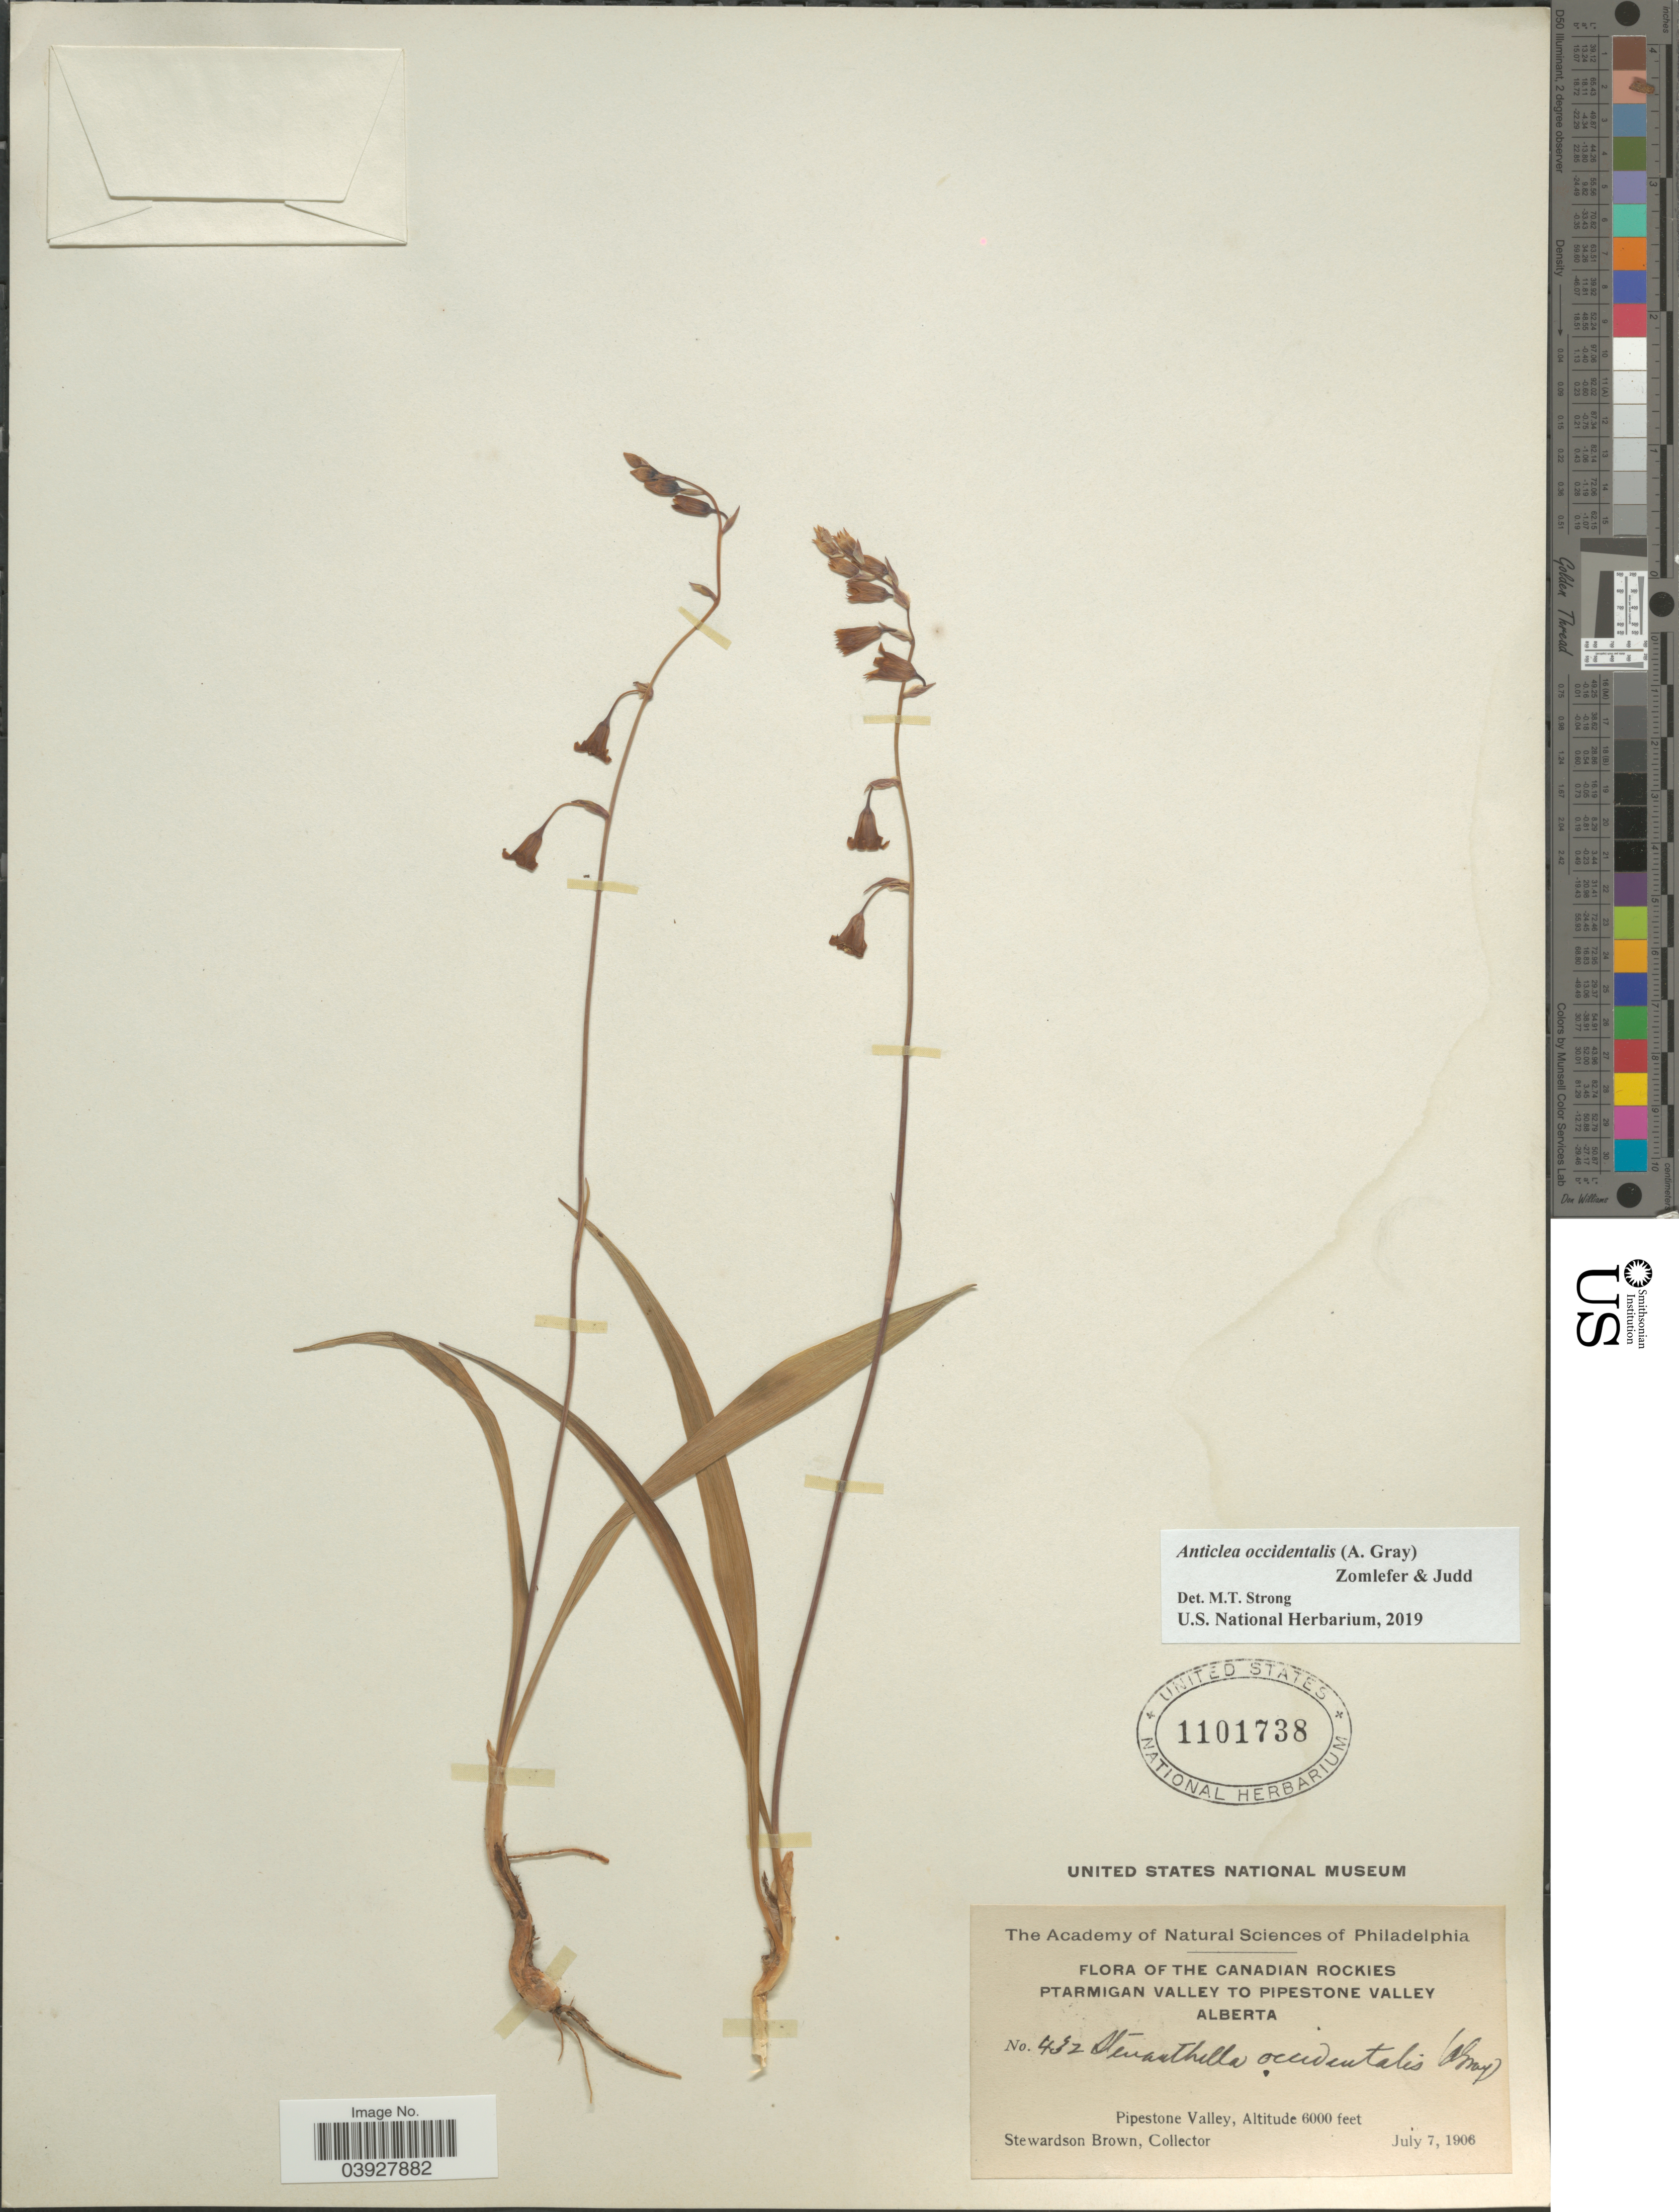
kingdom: Plantae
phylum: Tracheophyta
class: Liliopsida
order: Liliales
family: Melanthiaceae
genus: Anticlea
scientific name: Anticlea occidentalis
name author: (A. Gray) Zomlefer & Judd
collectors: S. Brown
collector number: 432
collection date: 1906-07-07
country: Canada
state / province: Alberta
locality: The Canadian Rockies. Ptarmigan Valley to Pipestone Valley. Pipestone Valley.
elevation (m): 1829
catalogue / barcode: US 1101738